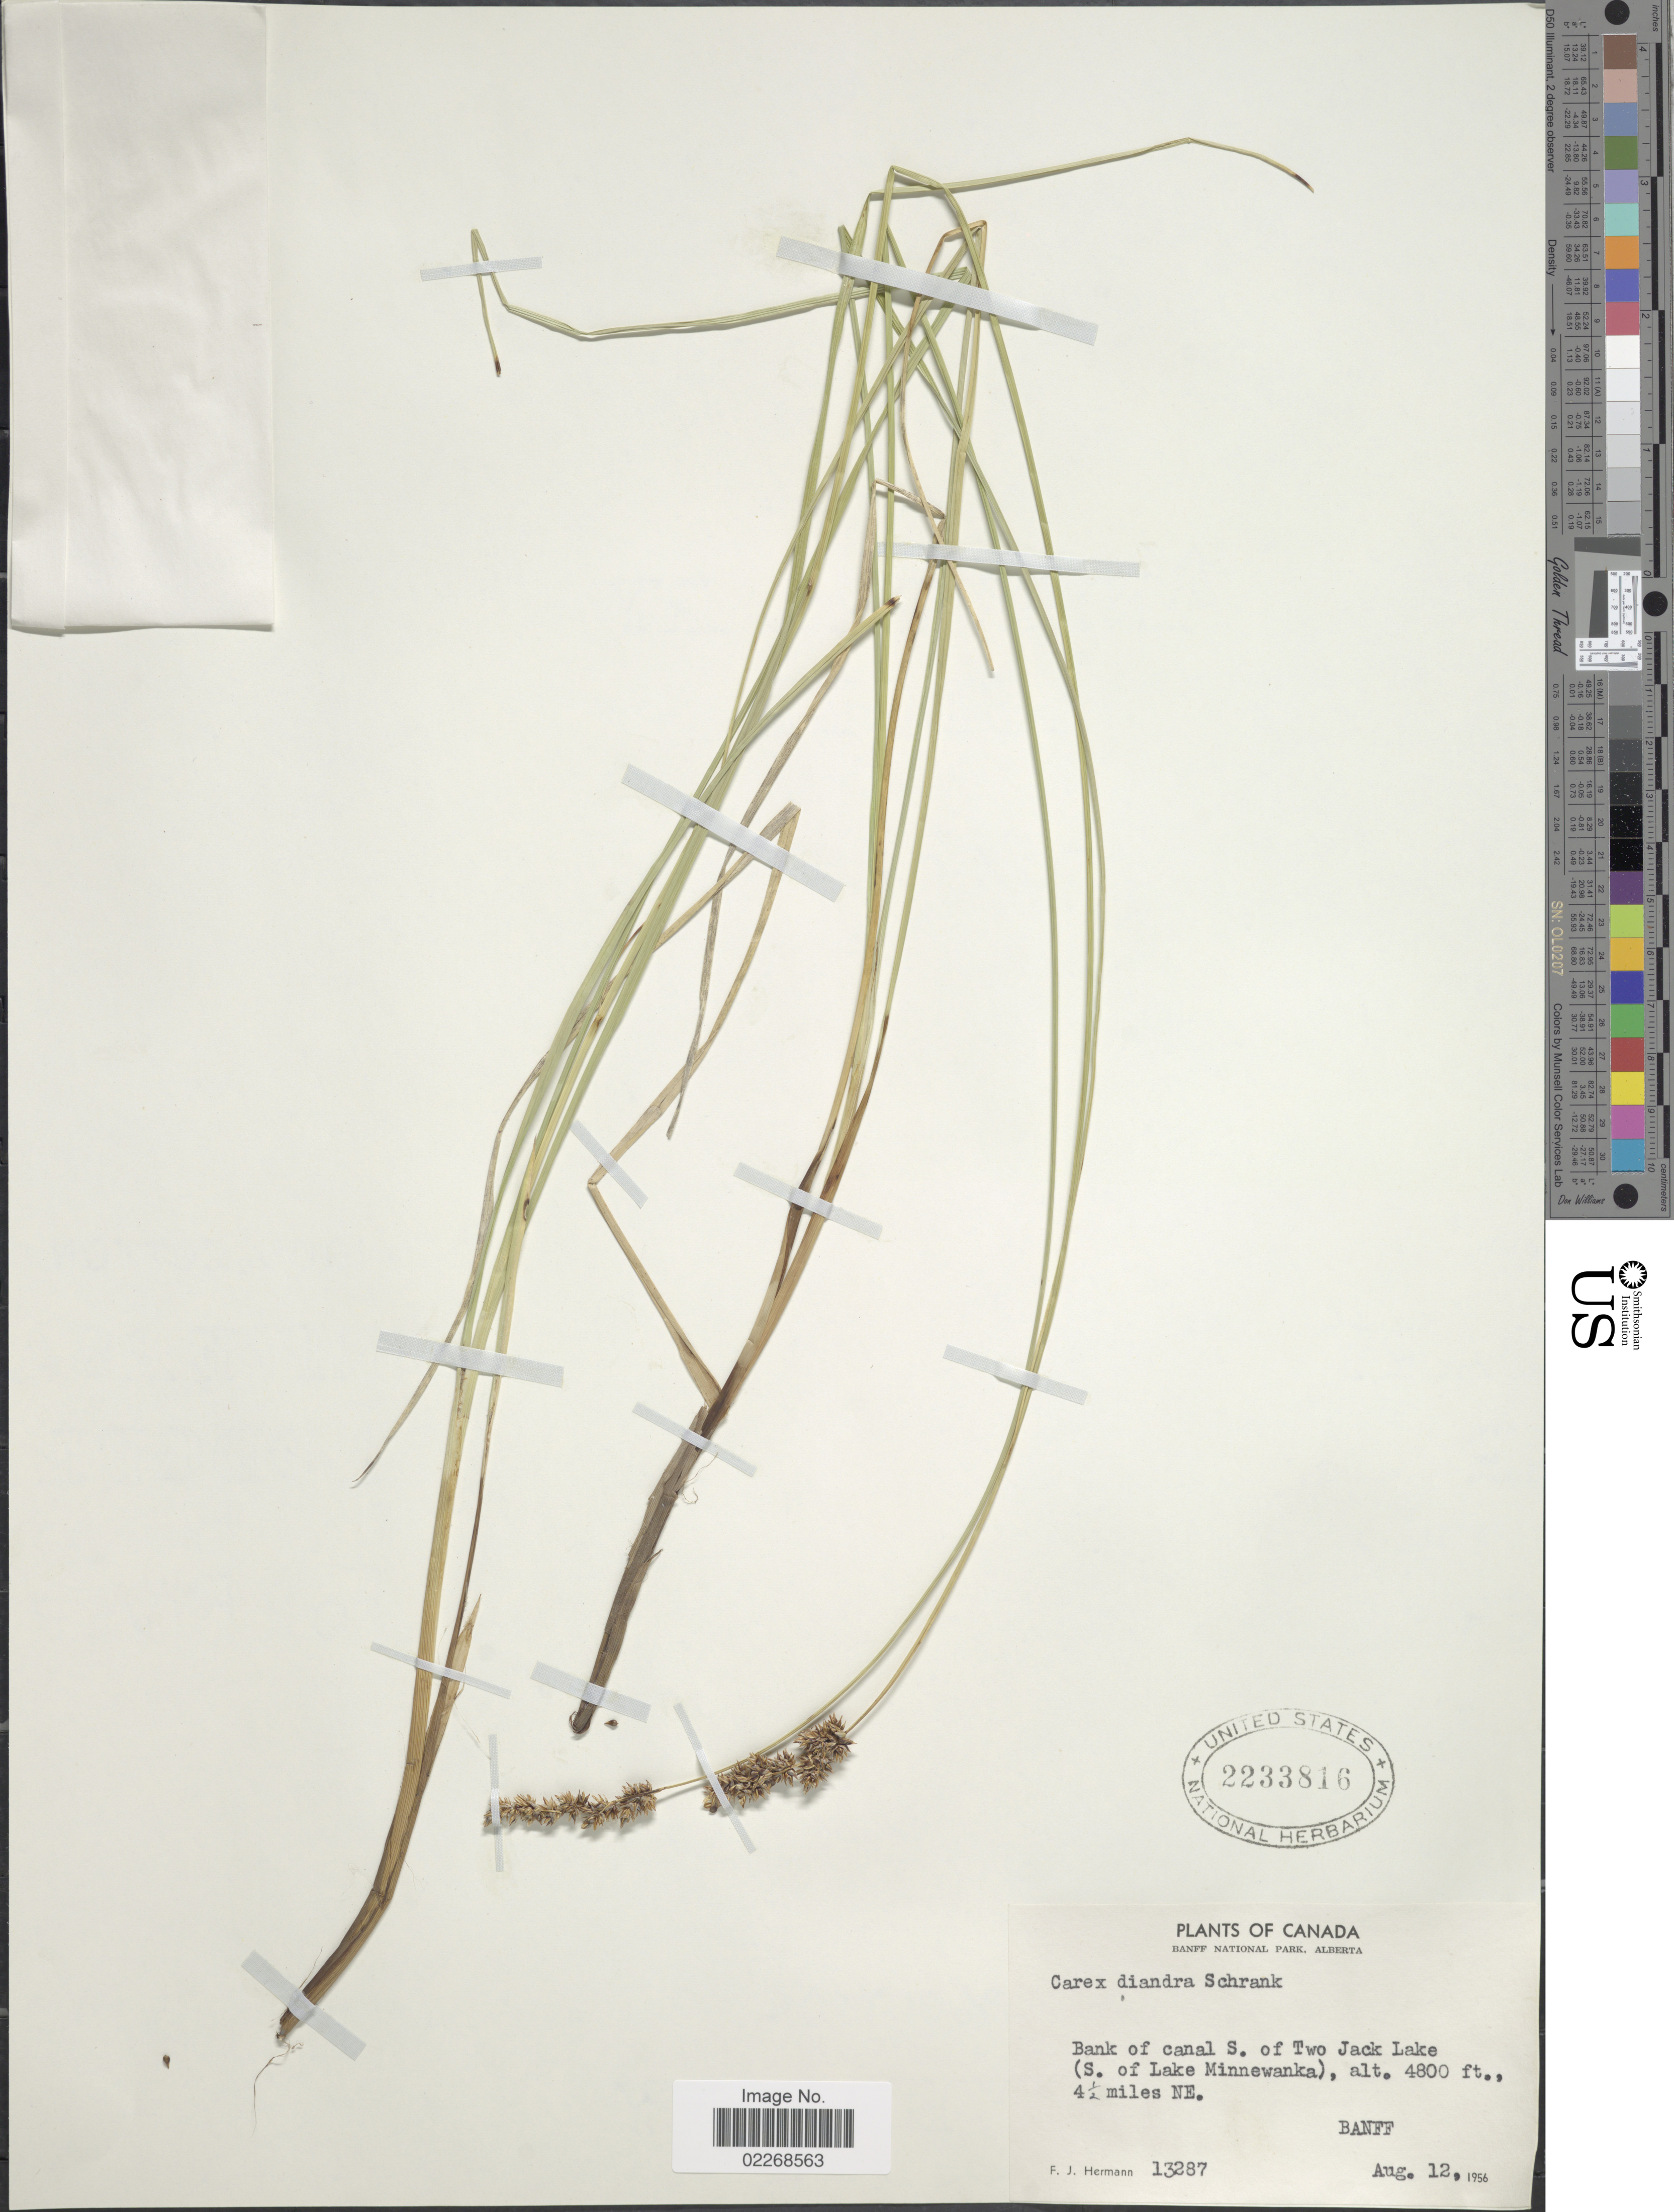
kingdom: Plantae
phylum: Tracheophyta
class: Liliopsida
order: Poales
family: Cyperaceae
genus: Carex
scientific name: Carex diandra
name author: Schrank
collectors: F. J. Hermann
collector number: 13287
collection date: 1956-08-12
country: Canada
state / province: Alberta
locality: Banff National Park, bank of canal S. of Two Jack Lake (S. of Lake Minnewanka), 41/2 miles NE. Banff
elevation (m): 1463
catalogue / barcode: US 2233816